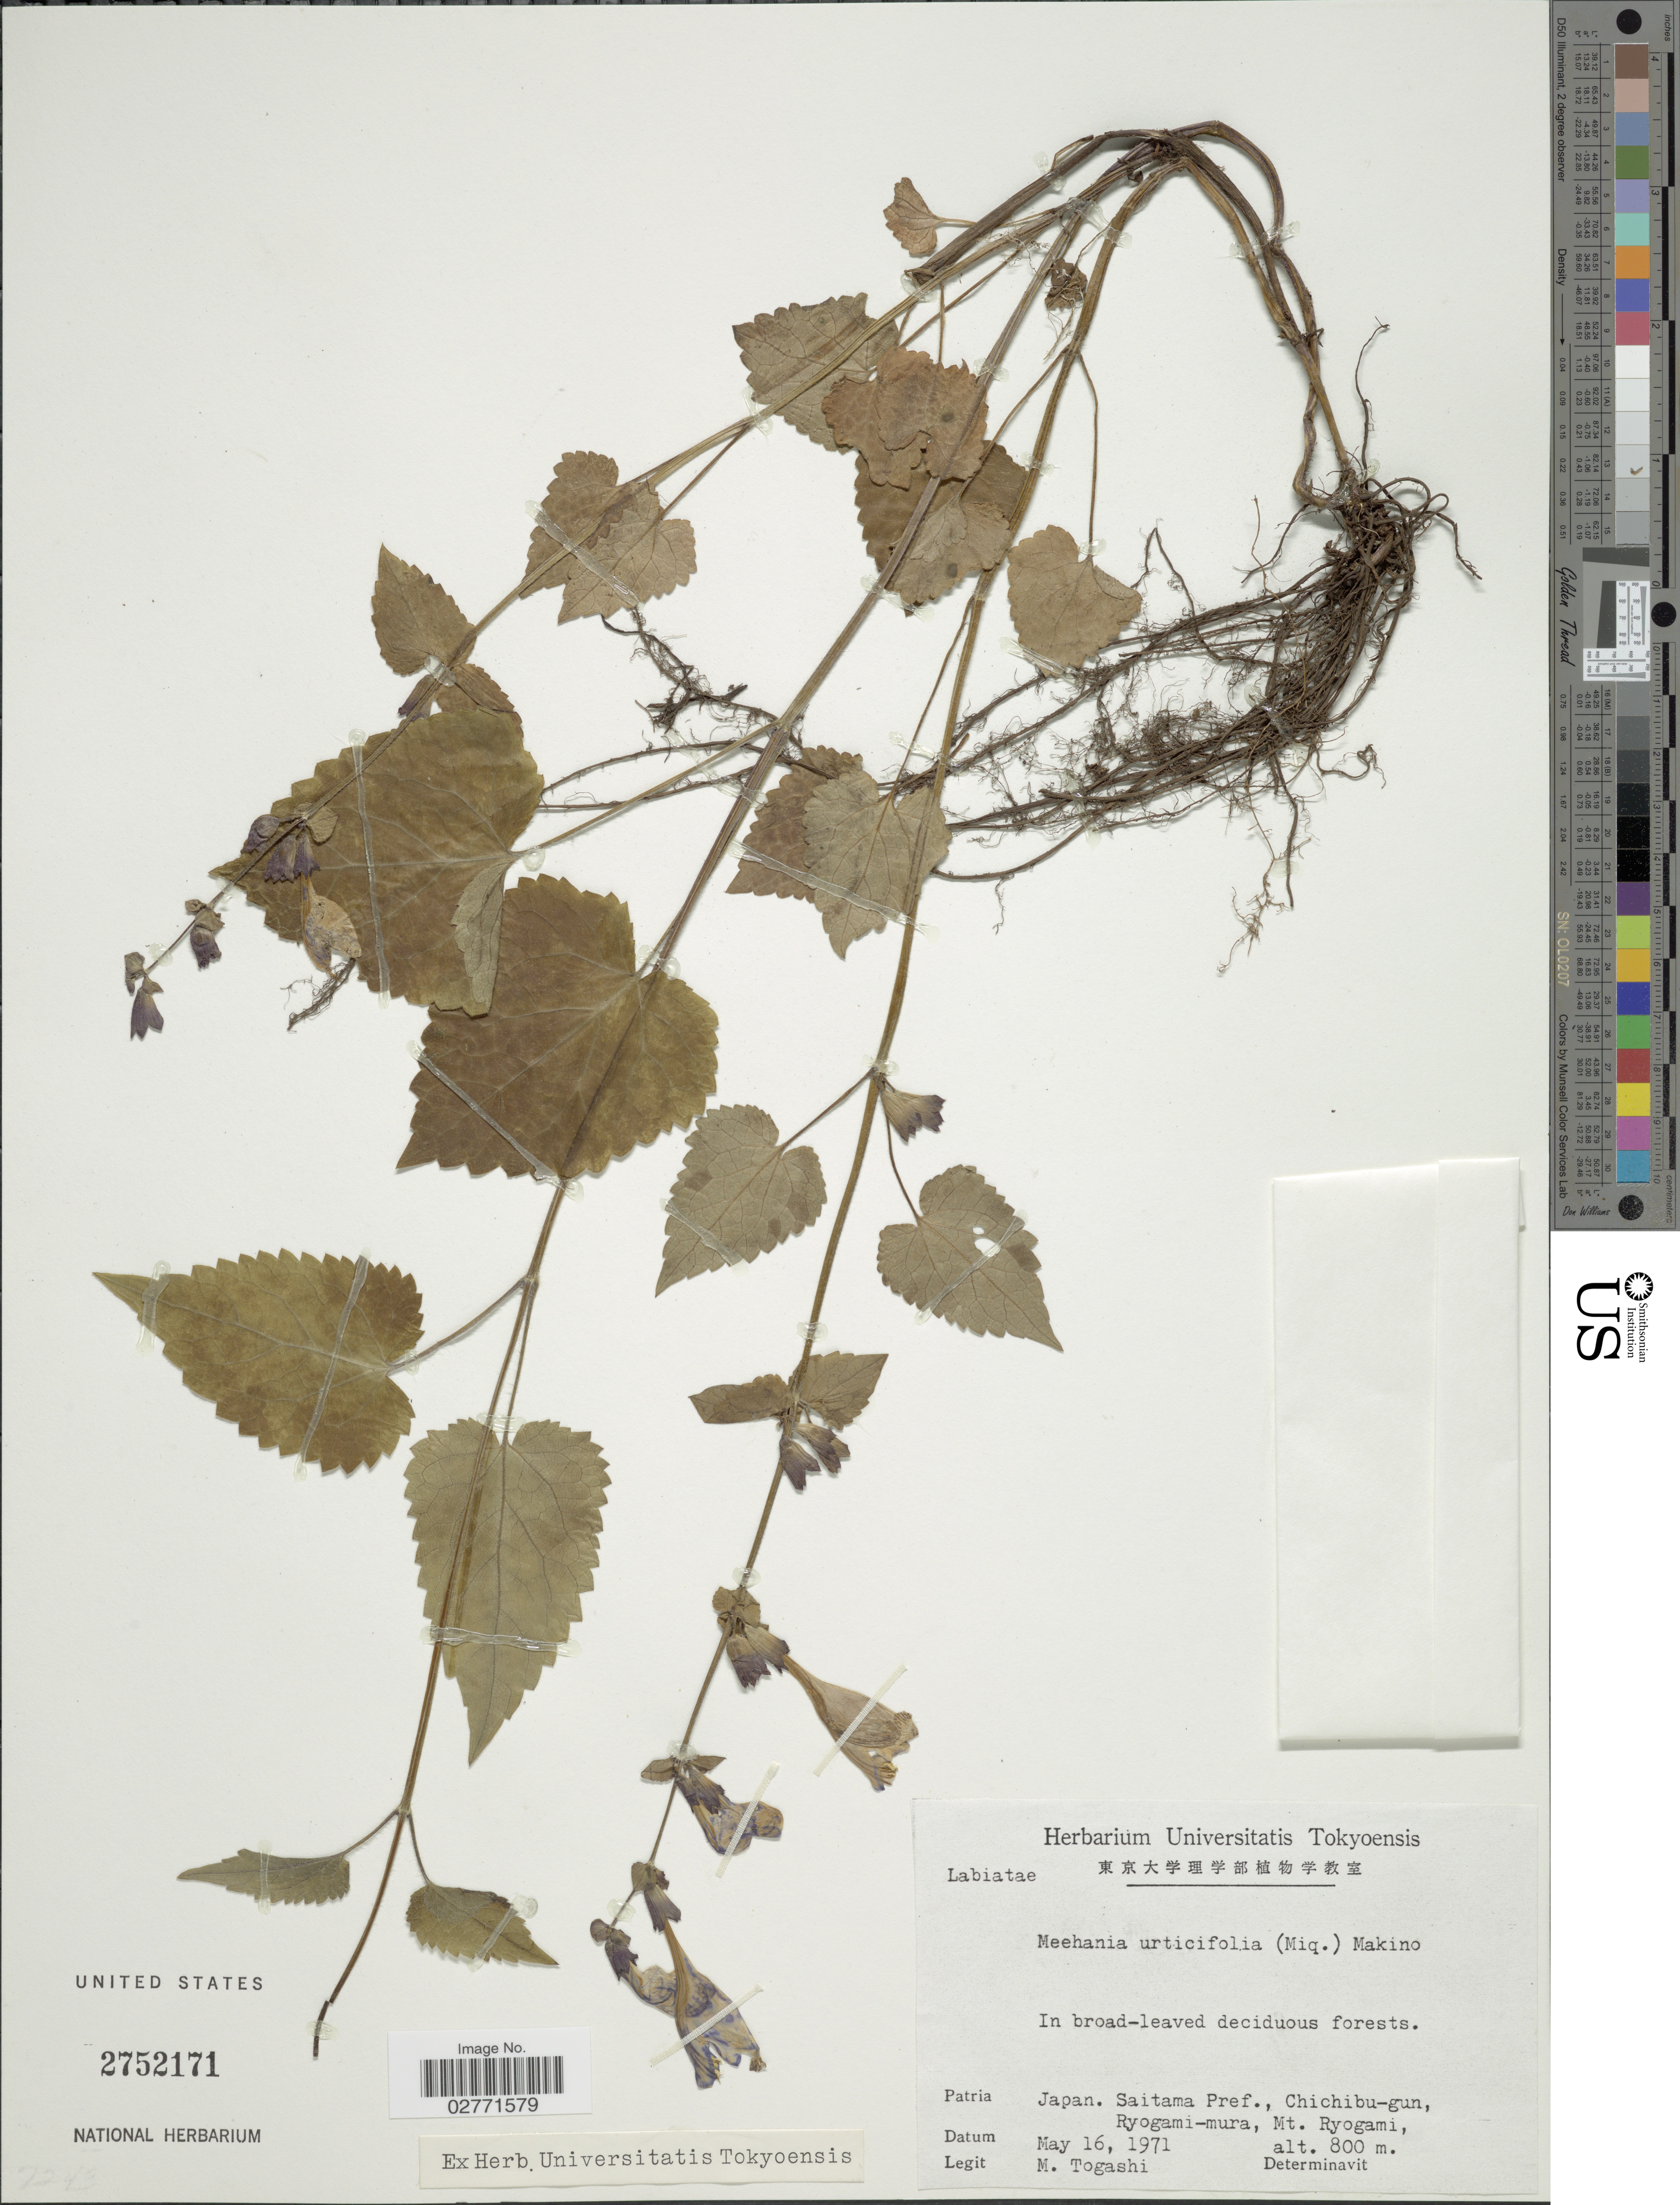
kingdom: Plantae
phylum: Tracheophyta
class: Magnoliopsida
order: Lamiales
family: Lamiaceae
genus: Meehania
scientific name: Meehania urticifolia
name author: (Miq.) Makino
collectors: M. Togashi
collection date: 1971-05-16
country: Japan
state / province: Saitama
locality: Saitama Pref., Chichibu-gun, Ryogami-mura, Mt. Ryogami.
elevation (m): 800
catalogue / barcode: US 2752171